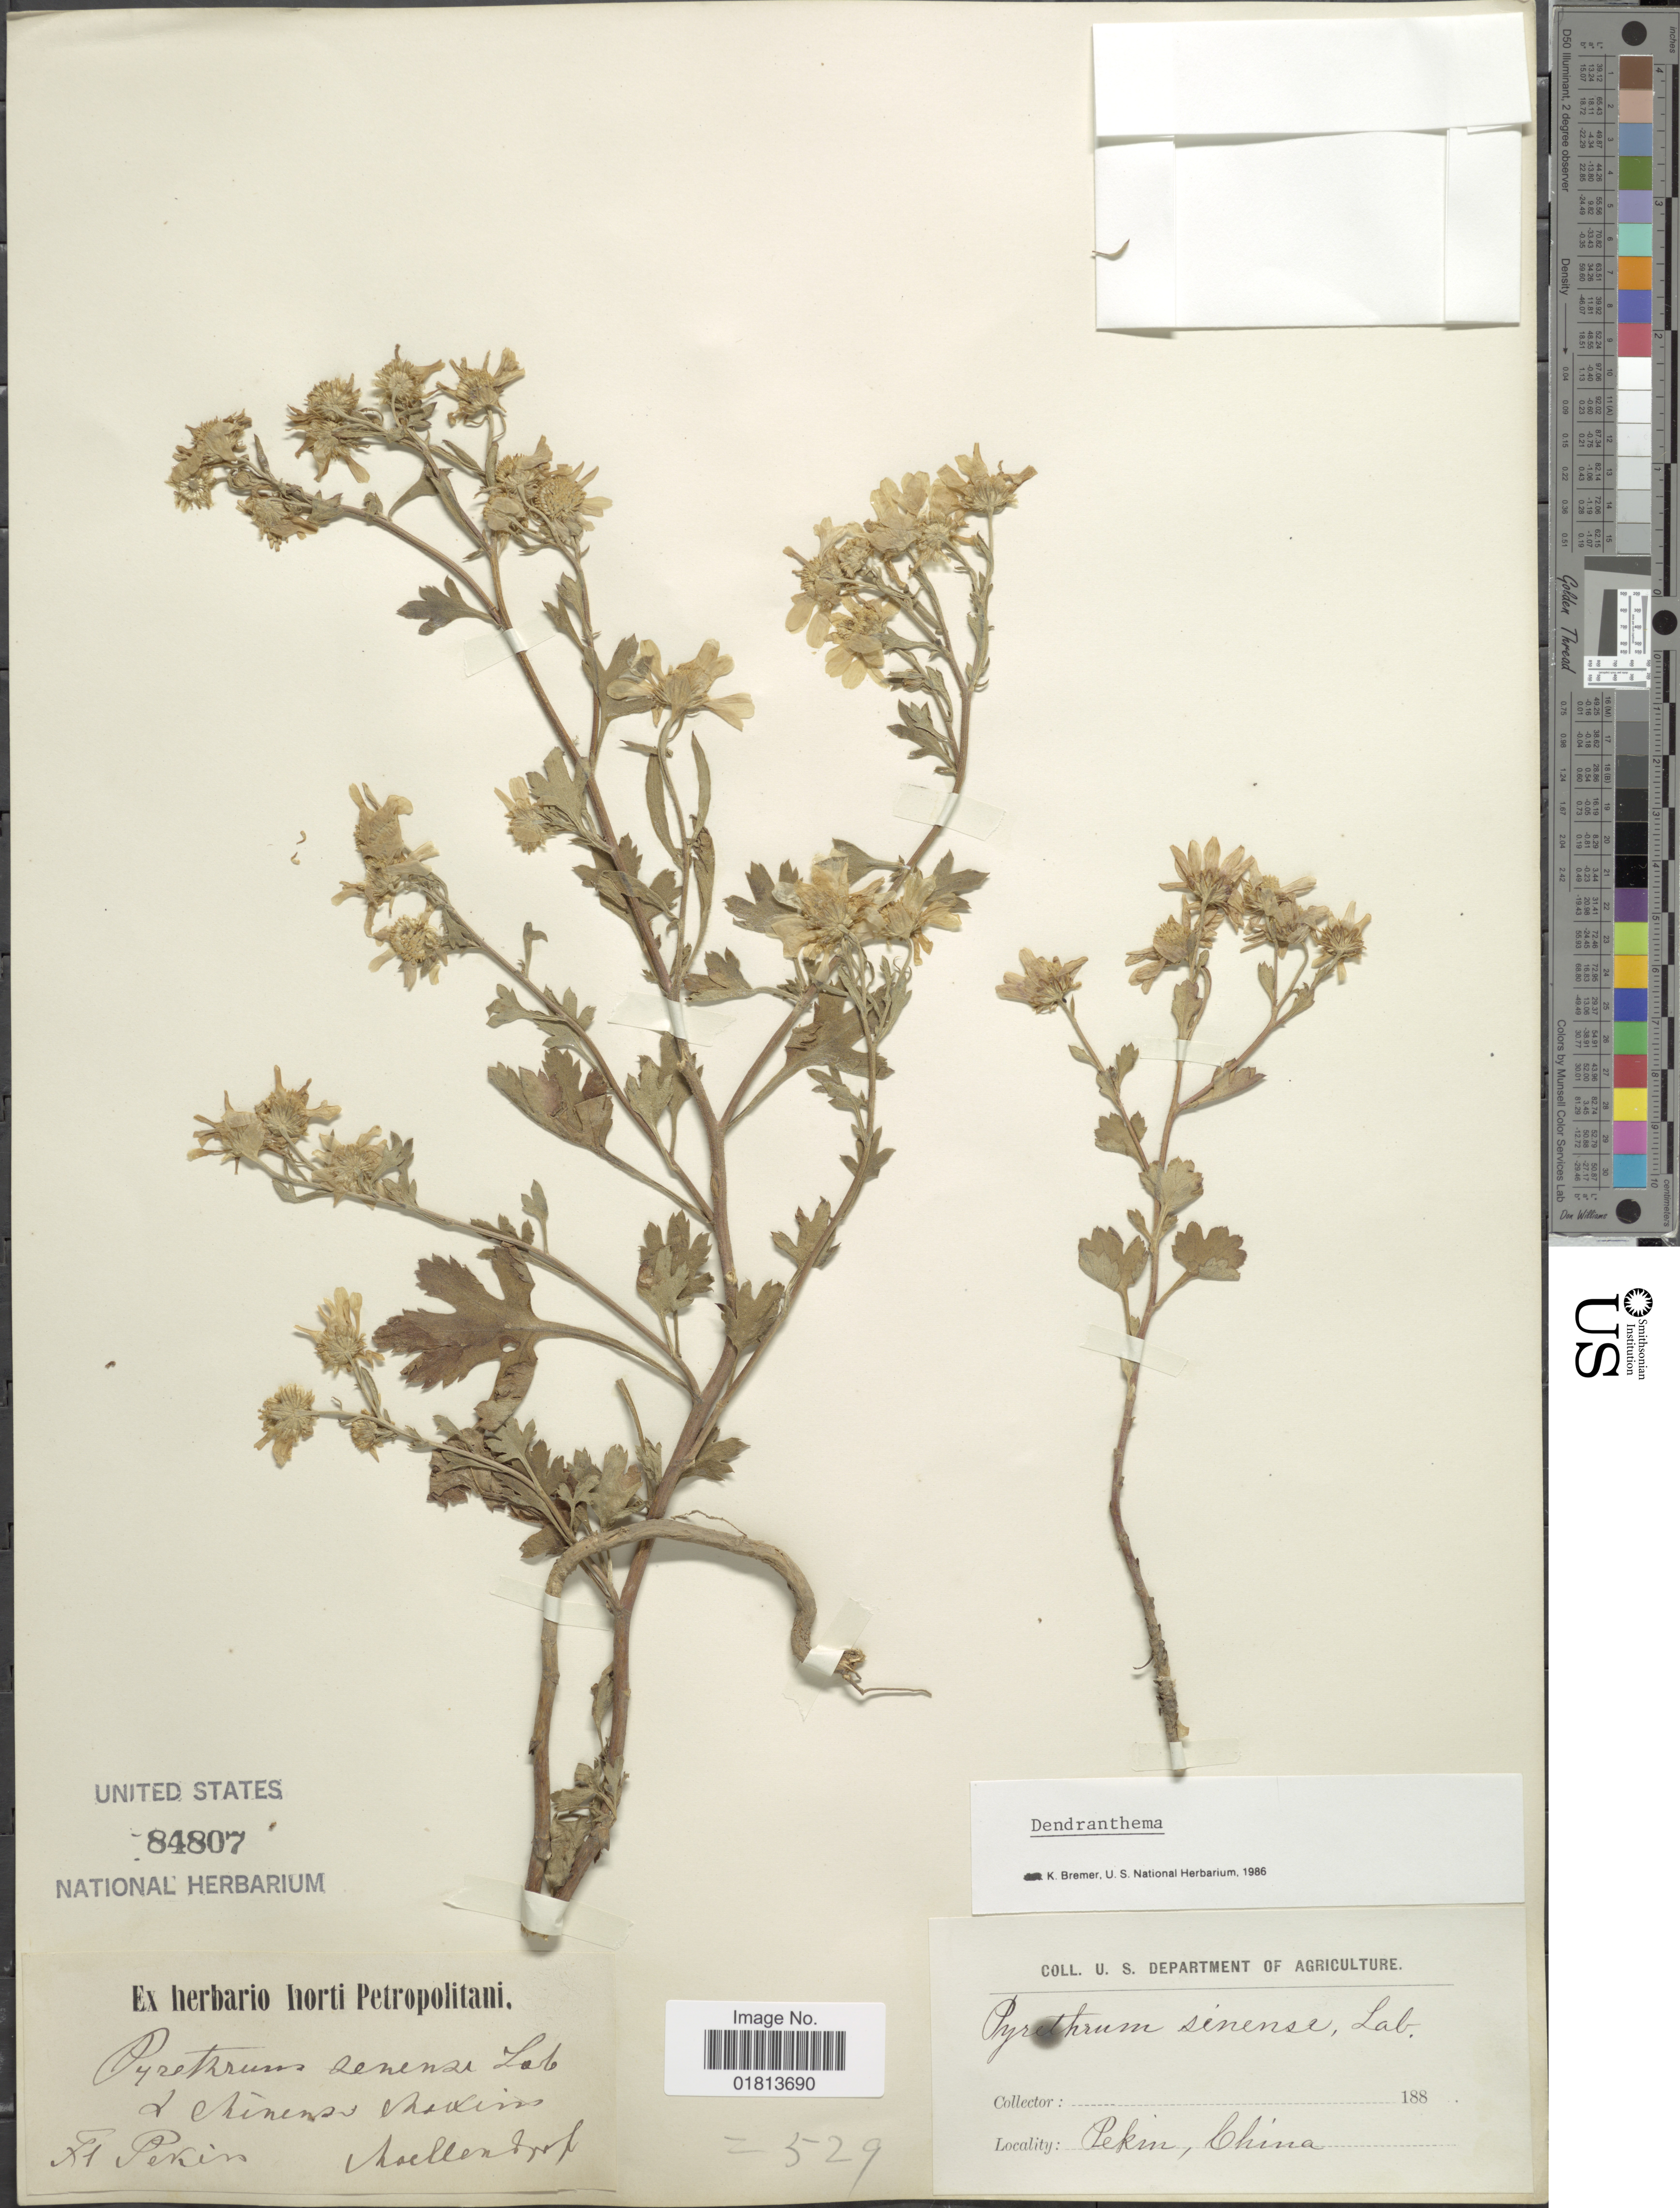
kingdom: Plantae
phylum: Tracheophyta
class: Magnoliopsida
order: Asterales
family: Asteraceae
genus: Dendranthema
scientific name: Dendranthema grandiflorum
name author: (Ramat.) Kitam.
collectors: Hoellenschroft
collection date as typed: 188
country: China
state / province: Beijing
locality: Fl. Pekin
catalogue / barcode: US 84807